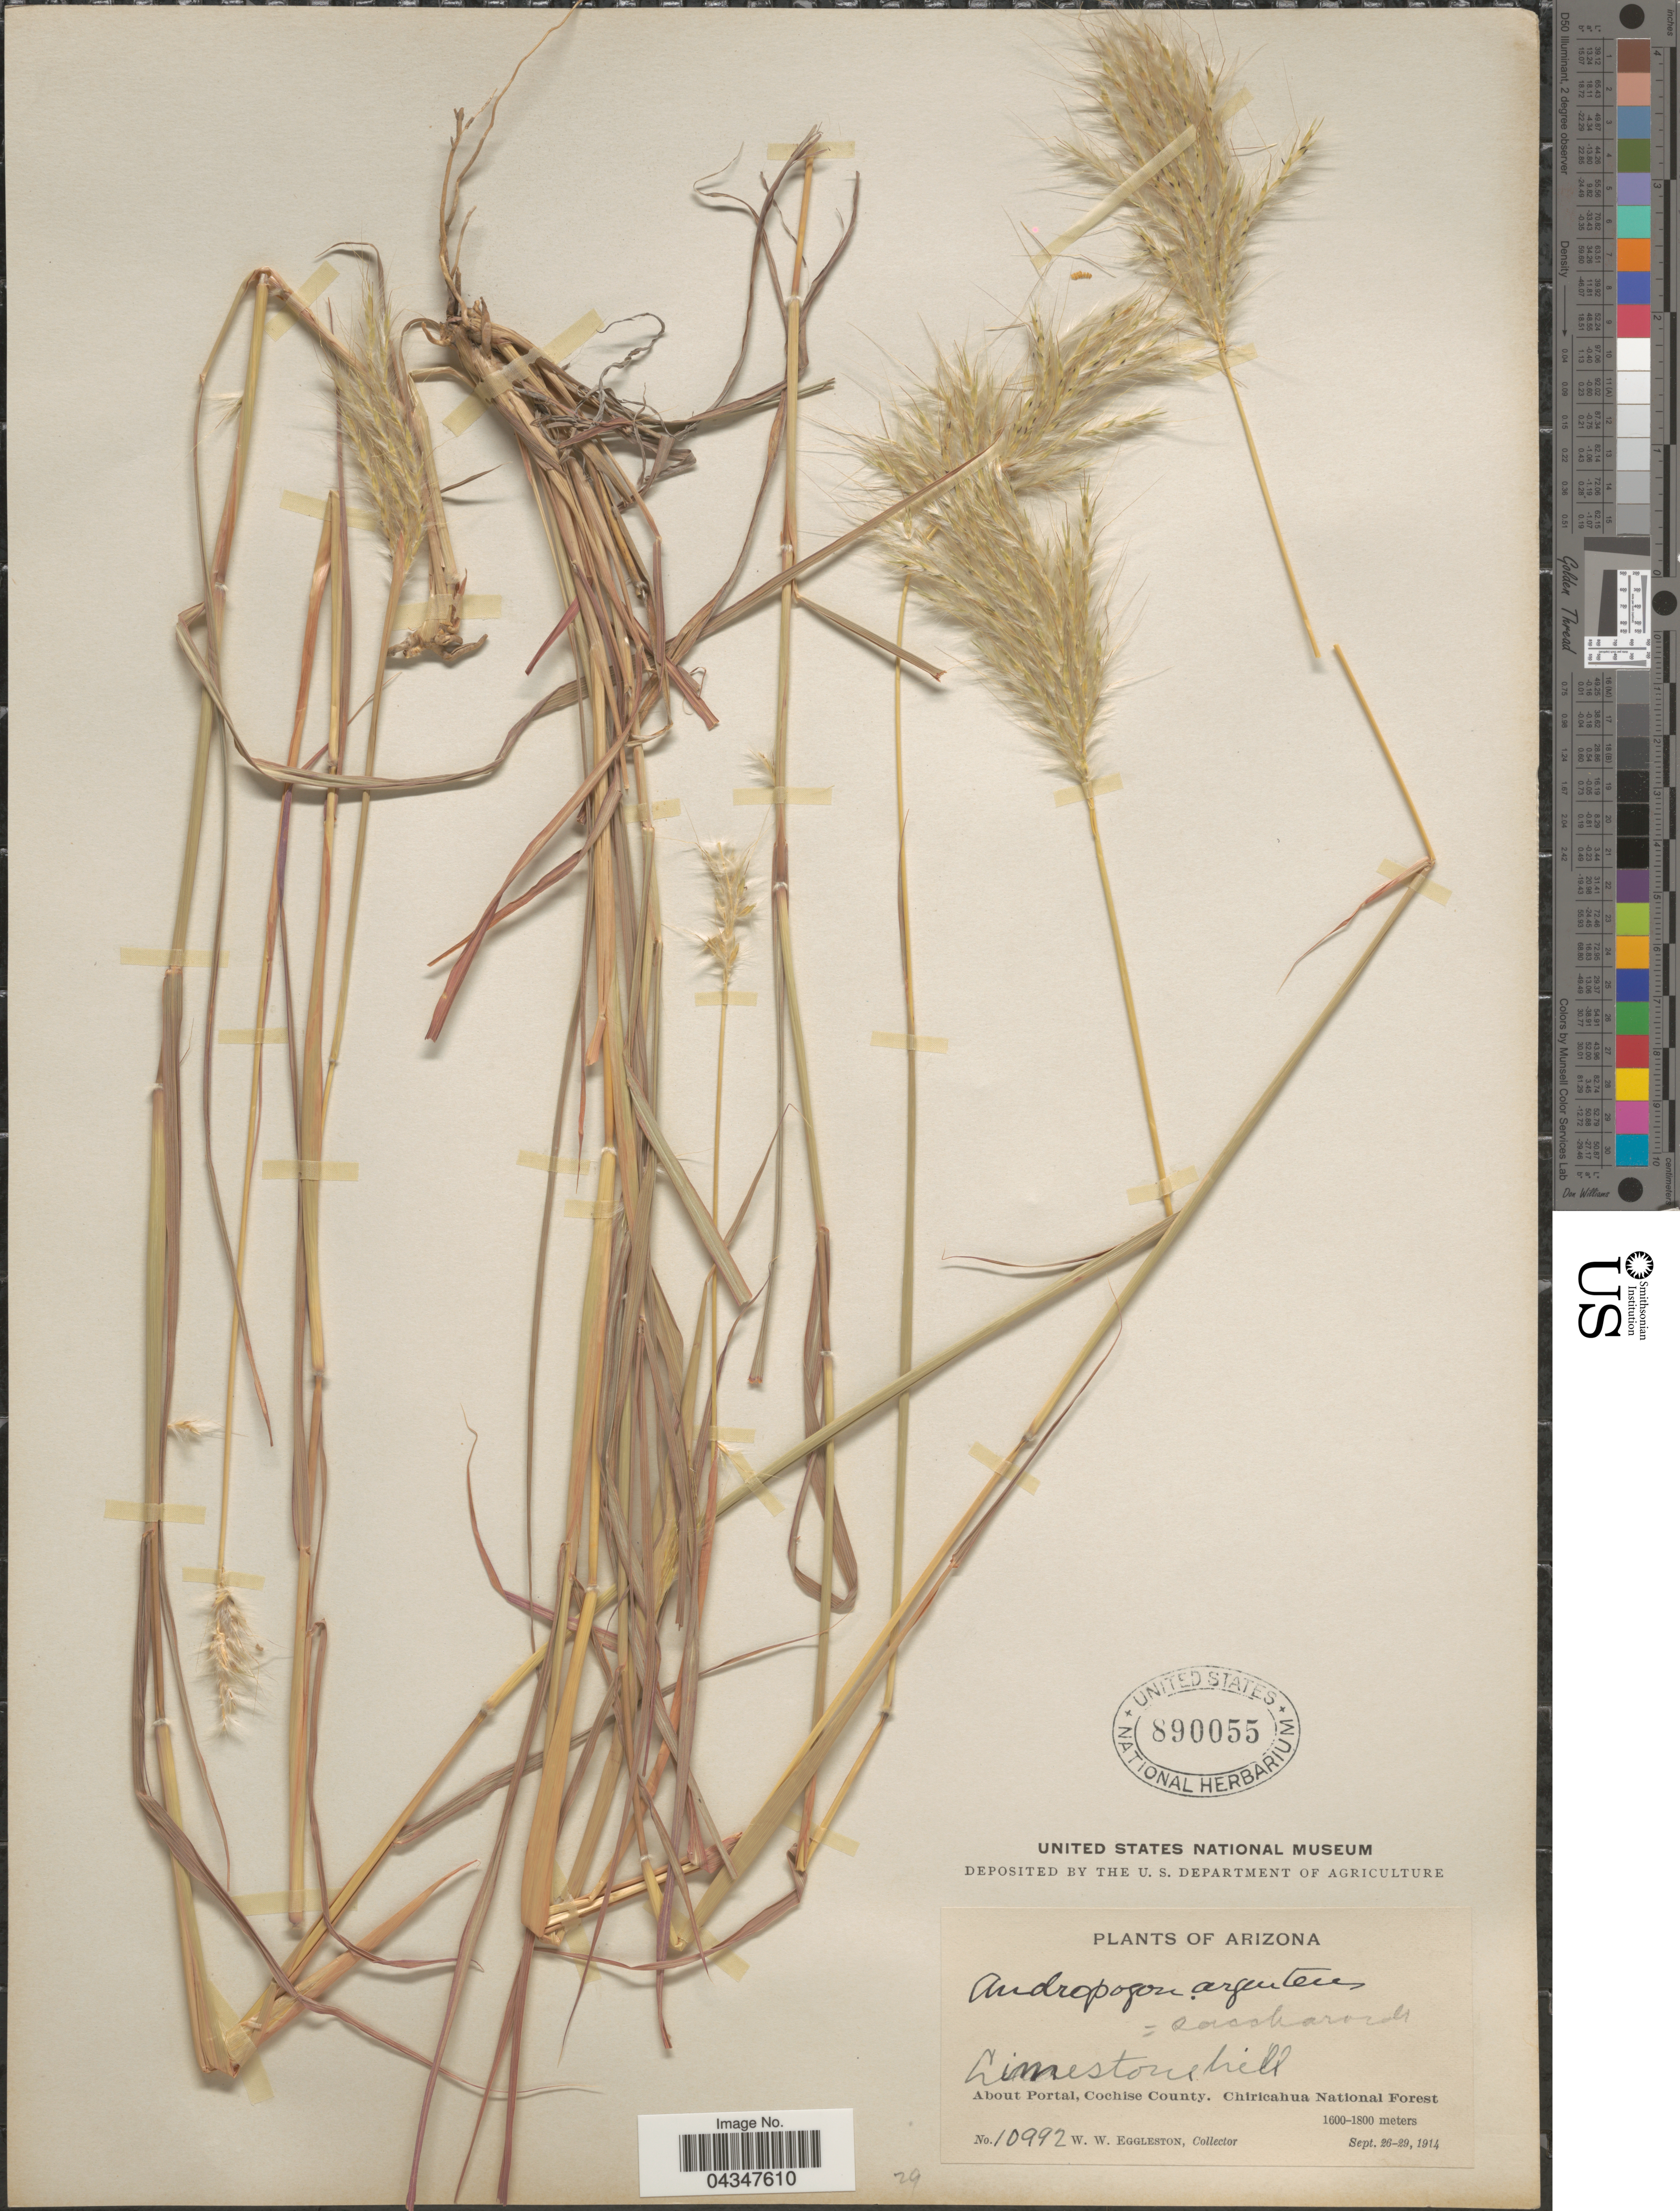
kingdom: Plantae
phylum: Tracheophyta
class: Liliopsida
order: Poales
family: Poaceae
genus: Bothriochloa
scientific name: Bothriochloa barbinodis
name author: (Lag.) Herter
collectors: W. W. Eggleston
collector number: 10992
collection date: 1914-09-26/1914-09-29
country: United States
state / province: Arizona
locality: About Portal, Cochise County. Chiricahua National Forest.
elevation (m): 1600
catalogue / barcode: US 890055